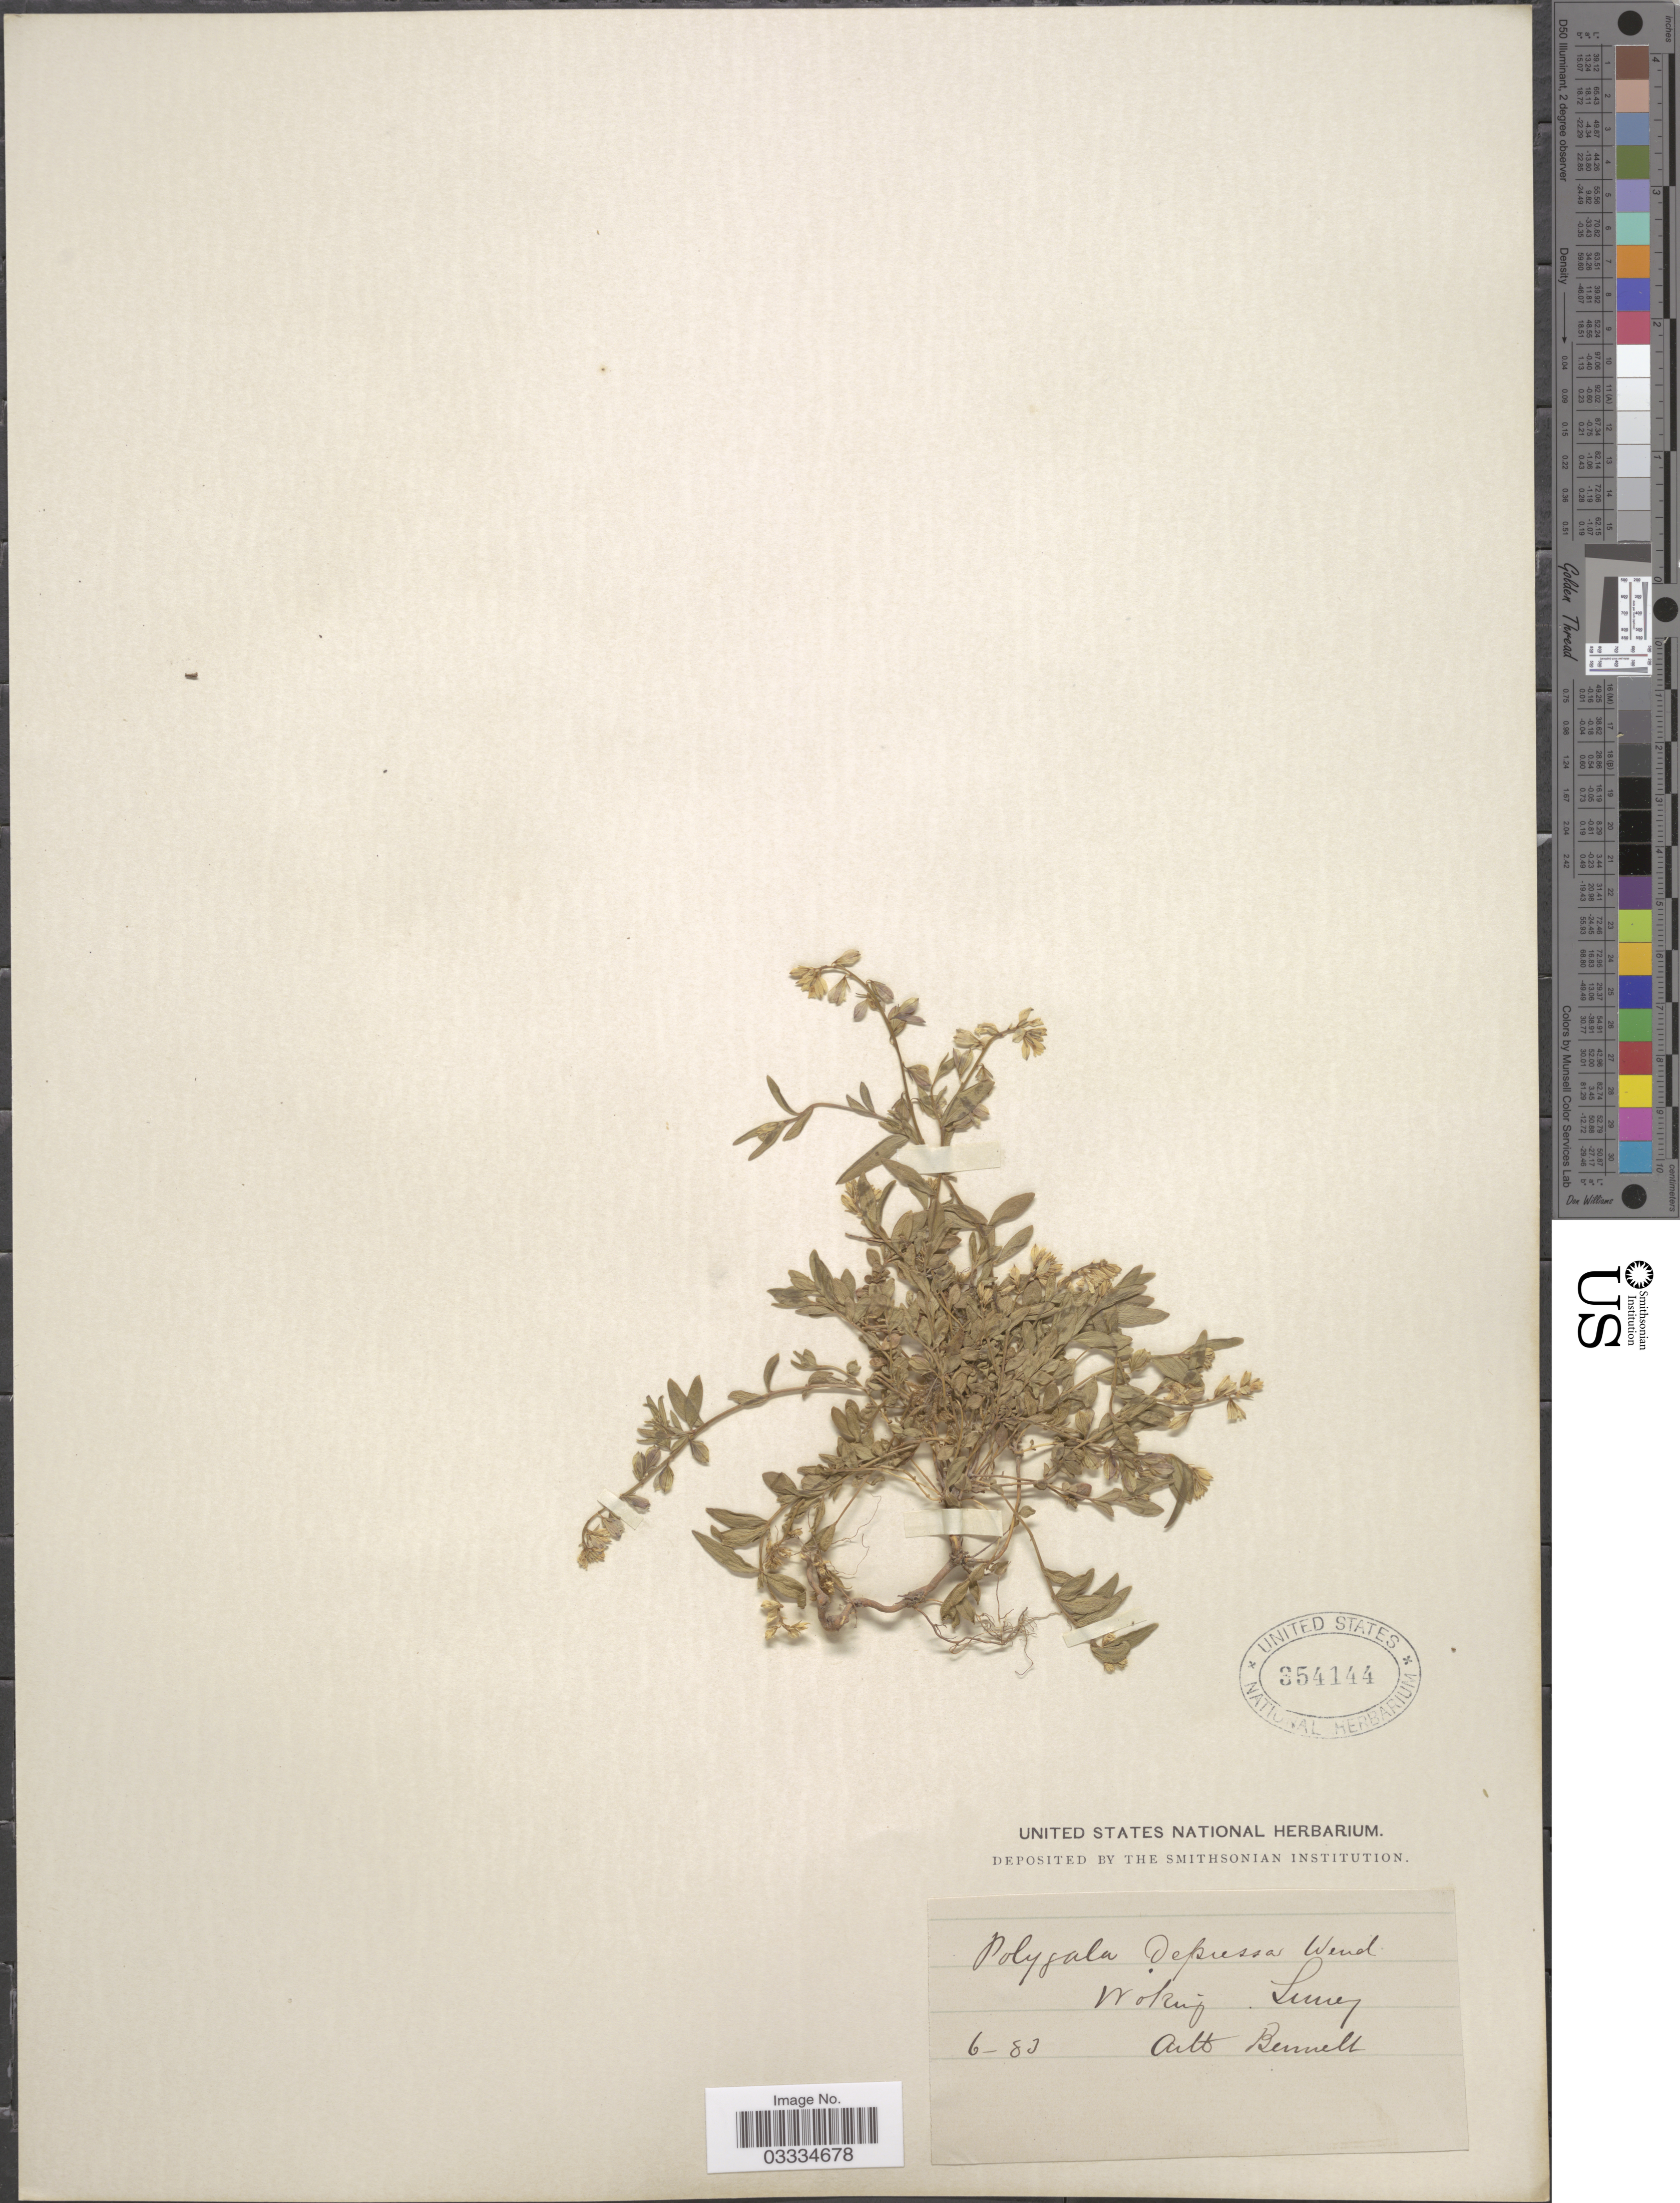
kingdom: Plantae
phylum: Tracheophyta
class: Magnoliopsida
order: Fabales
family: Polygalaceae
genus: Polygala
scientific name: Polygala depressa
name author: Wender.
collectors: A. Bennett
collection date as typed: Transcribed d/m/y: /6/83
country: United Kingdom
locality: Woking Surrey.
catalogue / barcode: US 354144